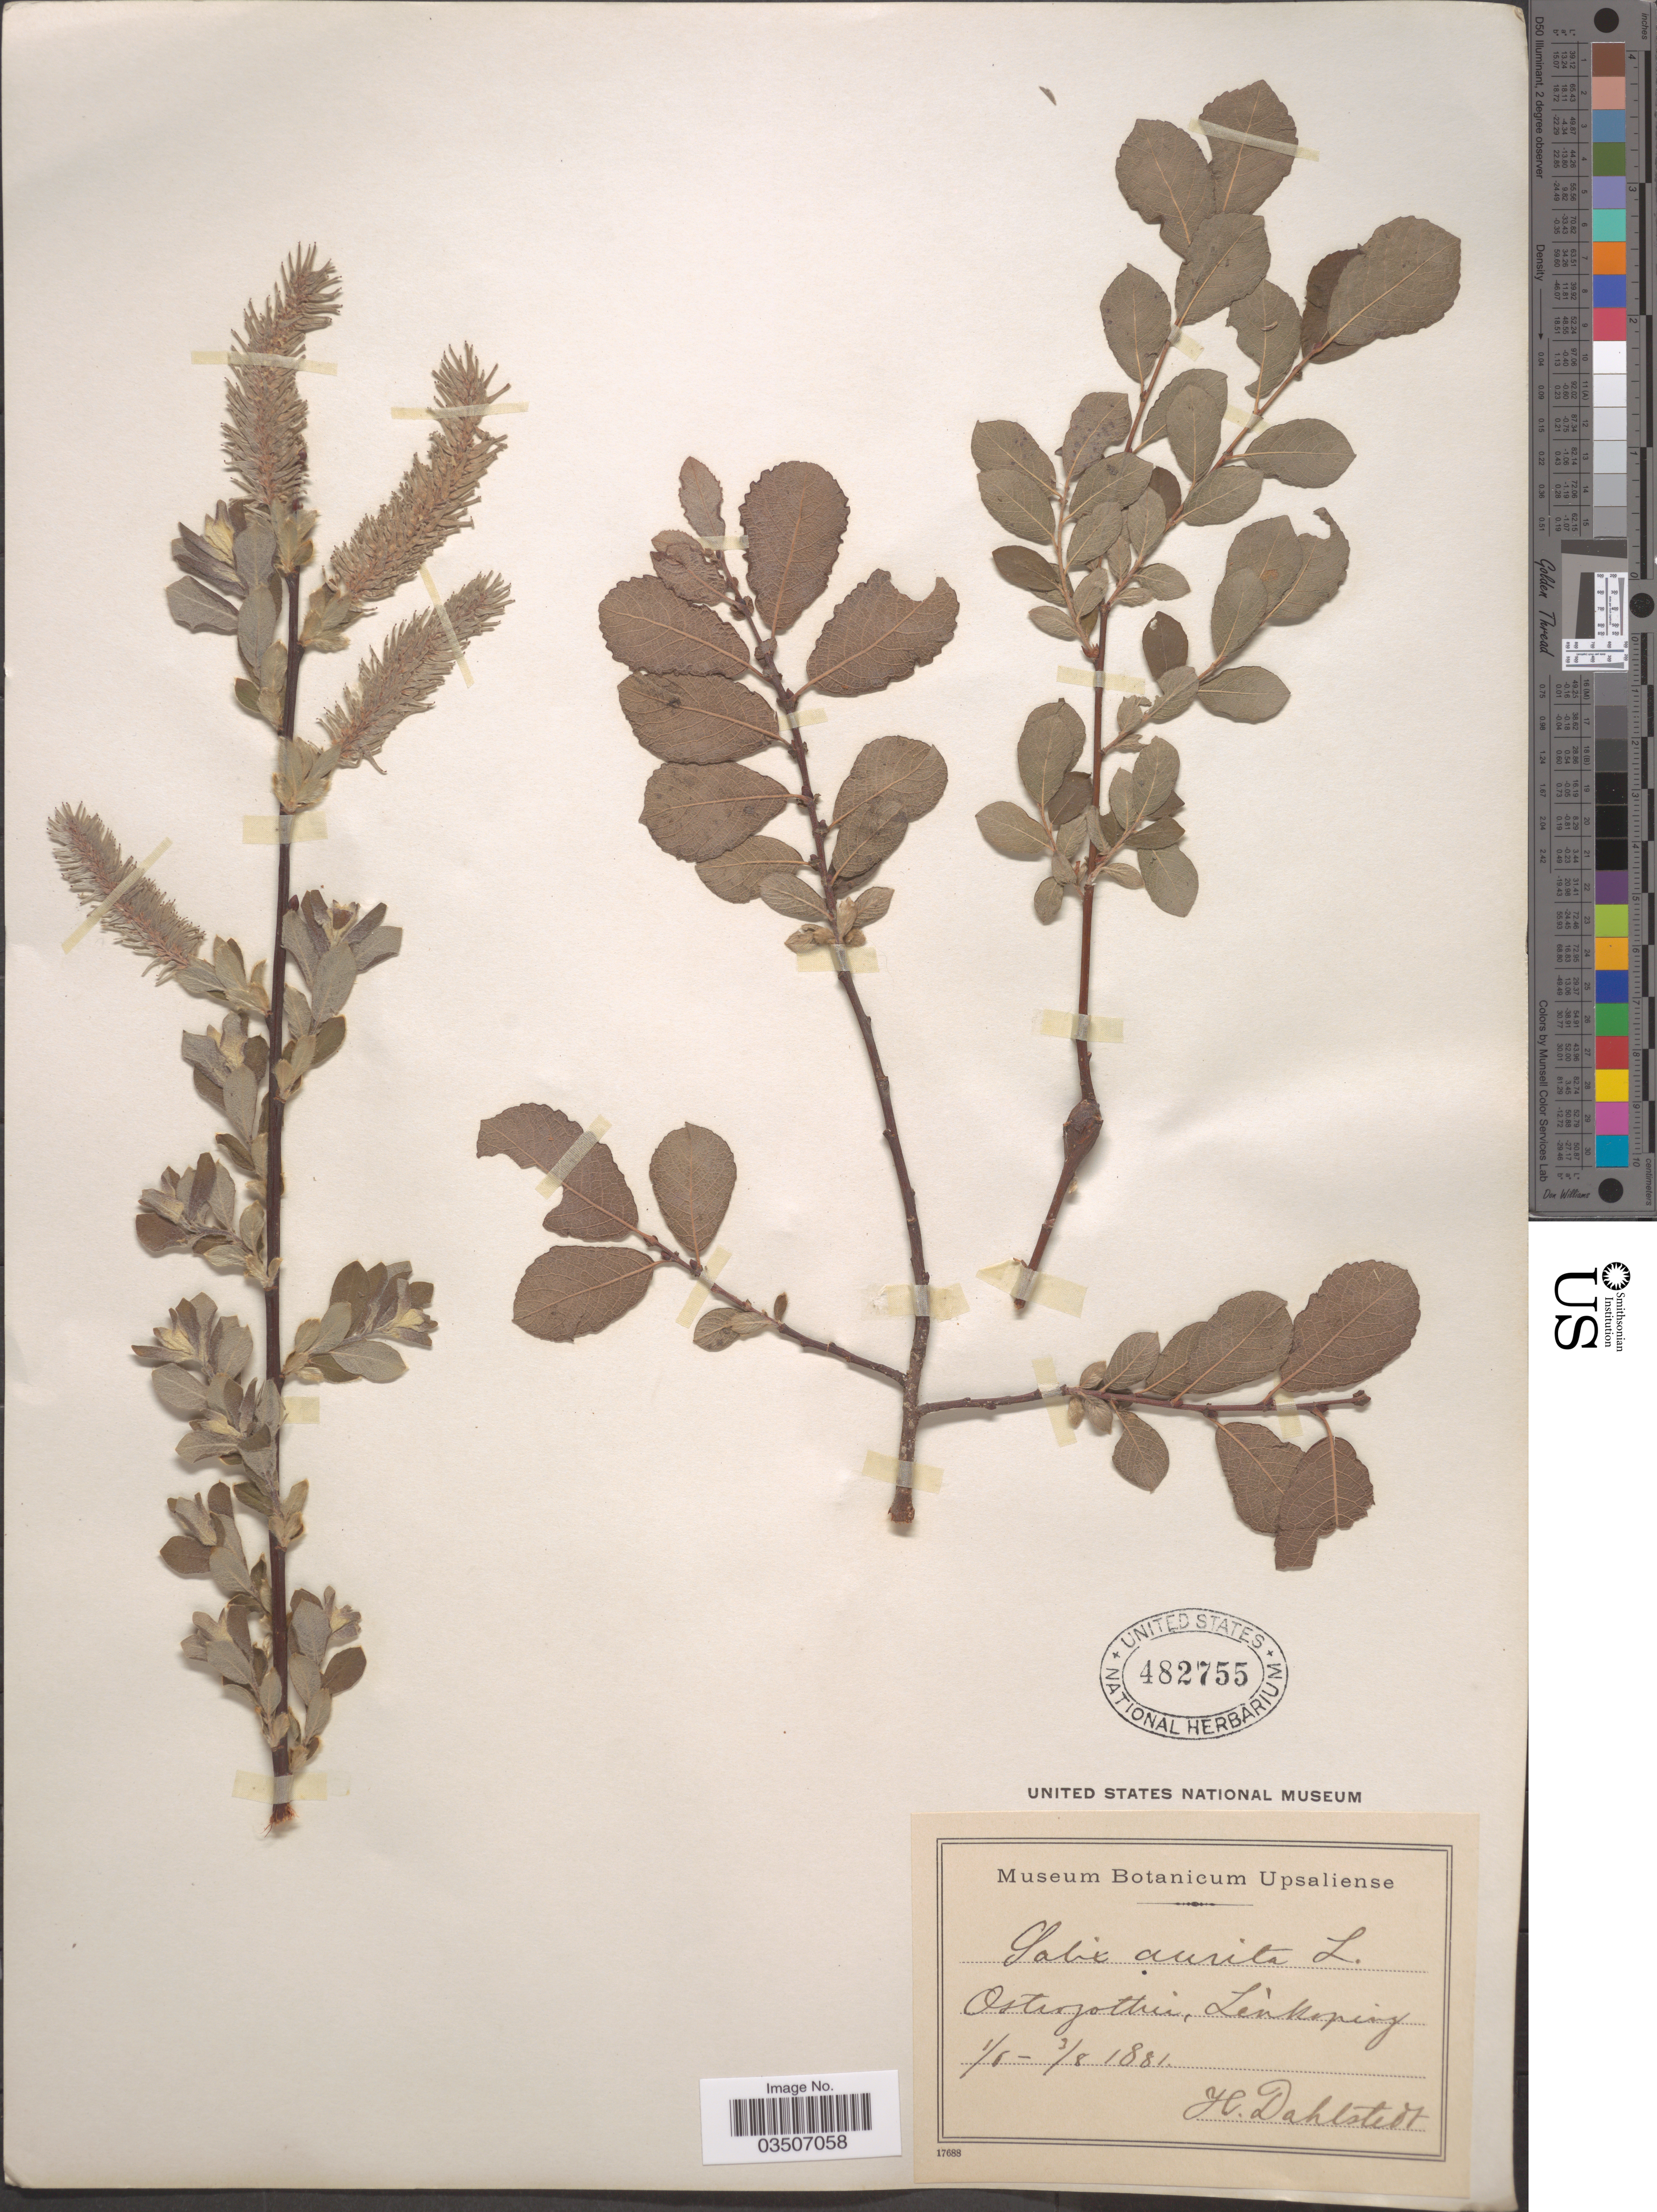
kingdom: Plantae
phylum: Tracheophyta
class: Magnoliopsida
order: Malpighiales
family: Salicaceae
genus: Salix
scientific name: Salix aurita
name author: L.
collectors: H. G. Dahlstedt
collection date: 1881-06-01/1881-08-03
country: Sweden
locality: Ostergothia, Linkoping.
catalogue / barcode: US 482755